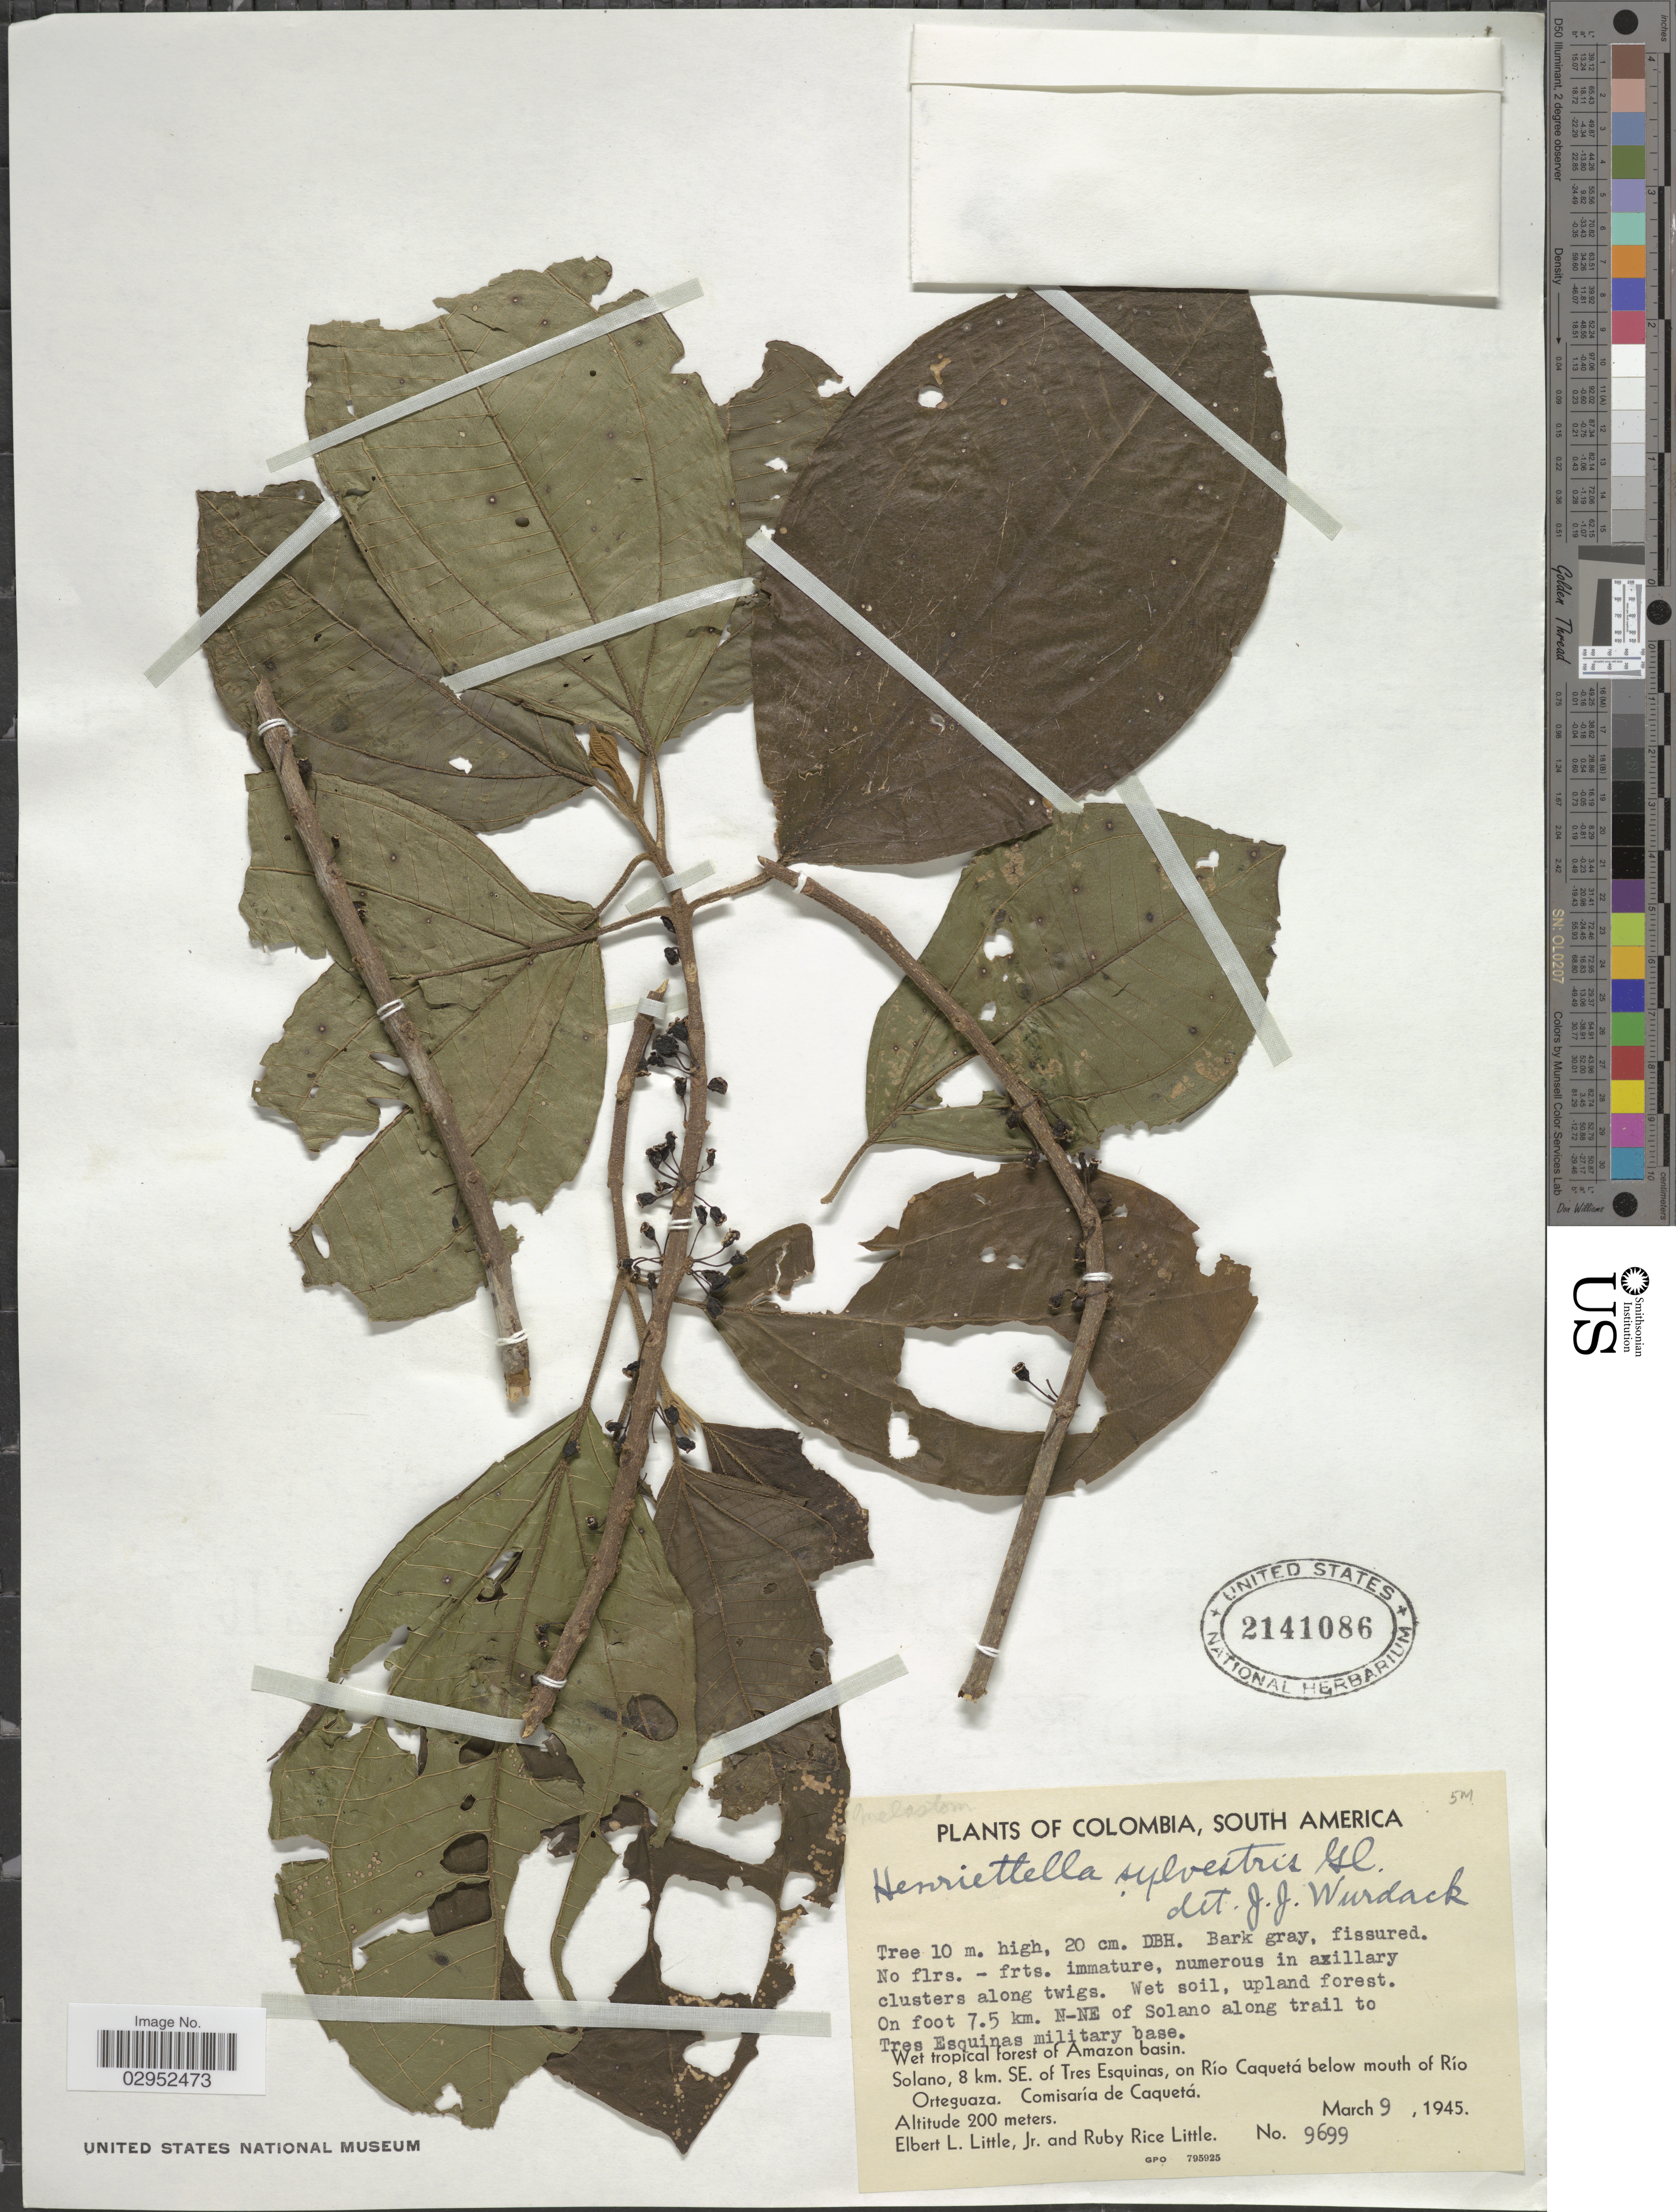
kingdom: Plantae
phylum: Tracheophyta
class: Magnoliopsida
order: Myrtales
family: Melastomataceae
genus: Henriettea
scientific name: Henriettea fascicularis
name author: (Sw.) M. Gómez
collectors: E. L. Little & R. R. Little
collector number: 9699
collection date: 1945-03-09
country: Colombia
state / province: Caquetá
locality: On foot 7.5 km. N-NE of Solano along trail to Tres Esquinas military base. Wet tropical forest Amazon basin. Solano, 8 km. SE. of Tres Esquinas, on Río Caquetá below mouth of Río Orteguaza. Comisaría de Caquetá.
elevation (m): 200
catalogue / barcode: US 2141086